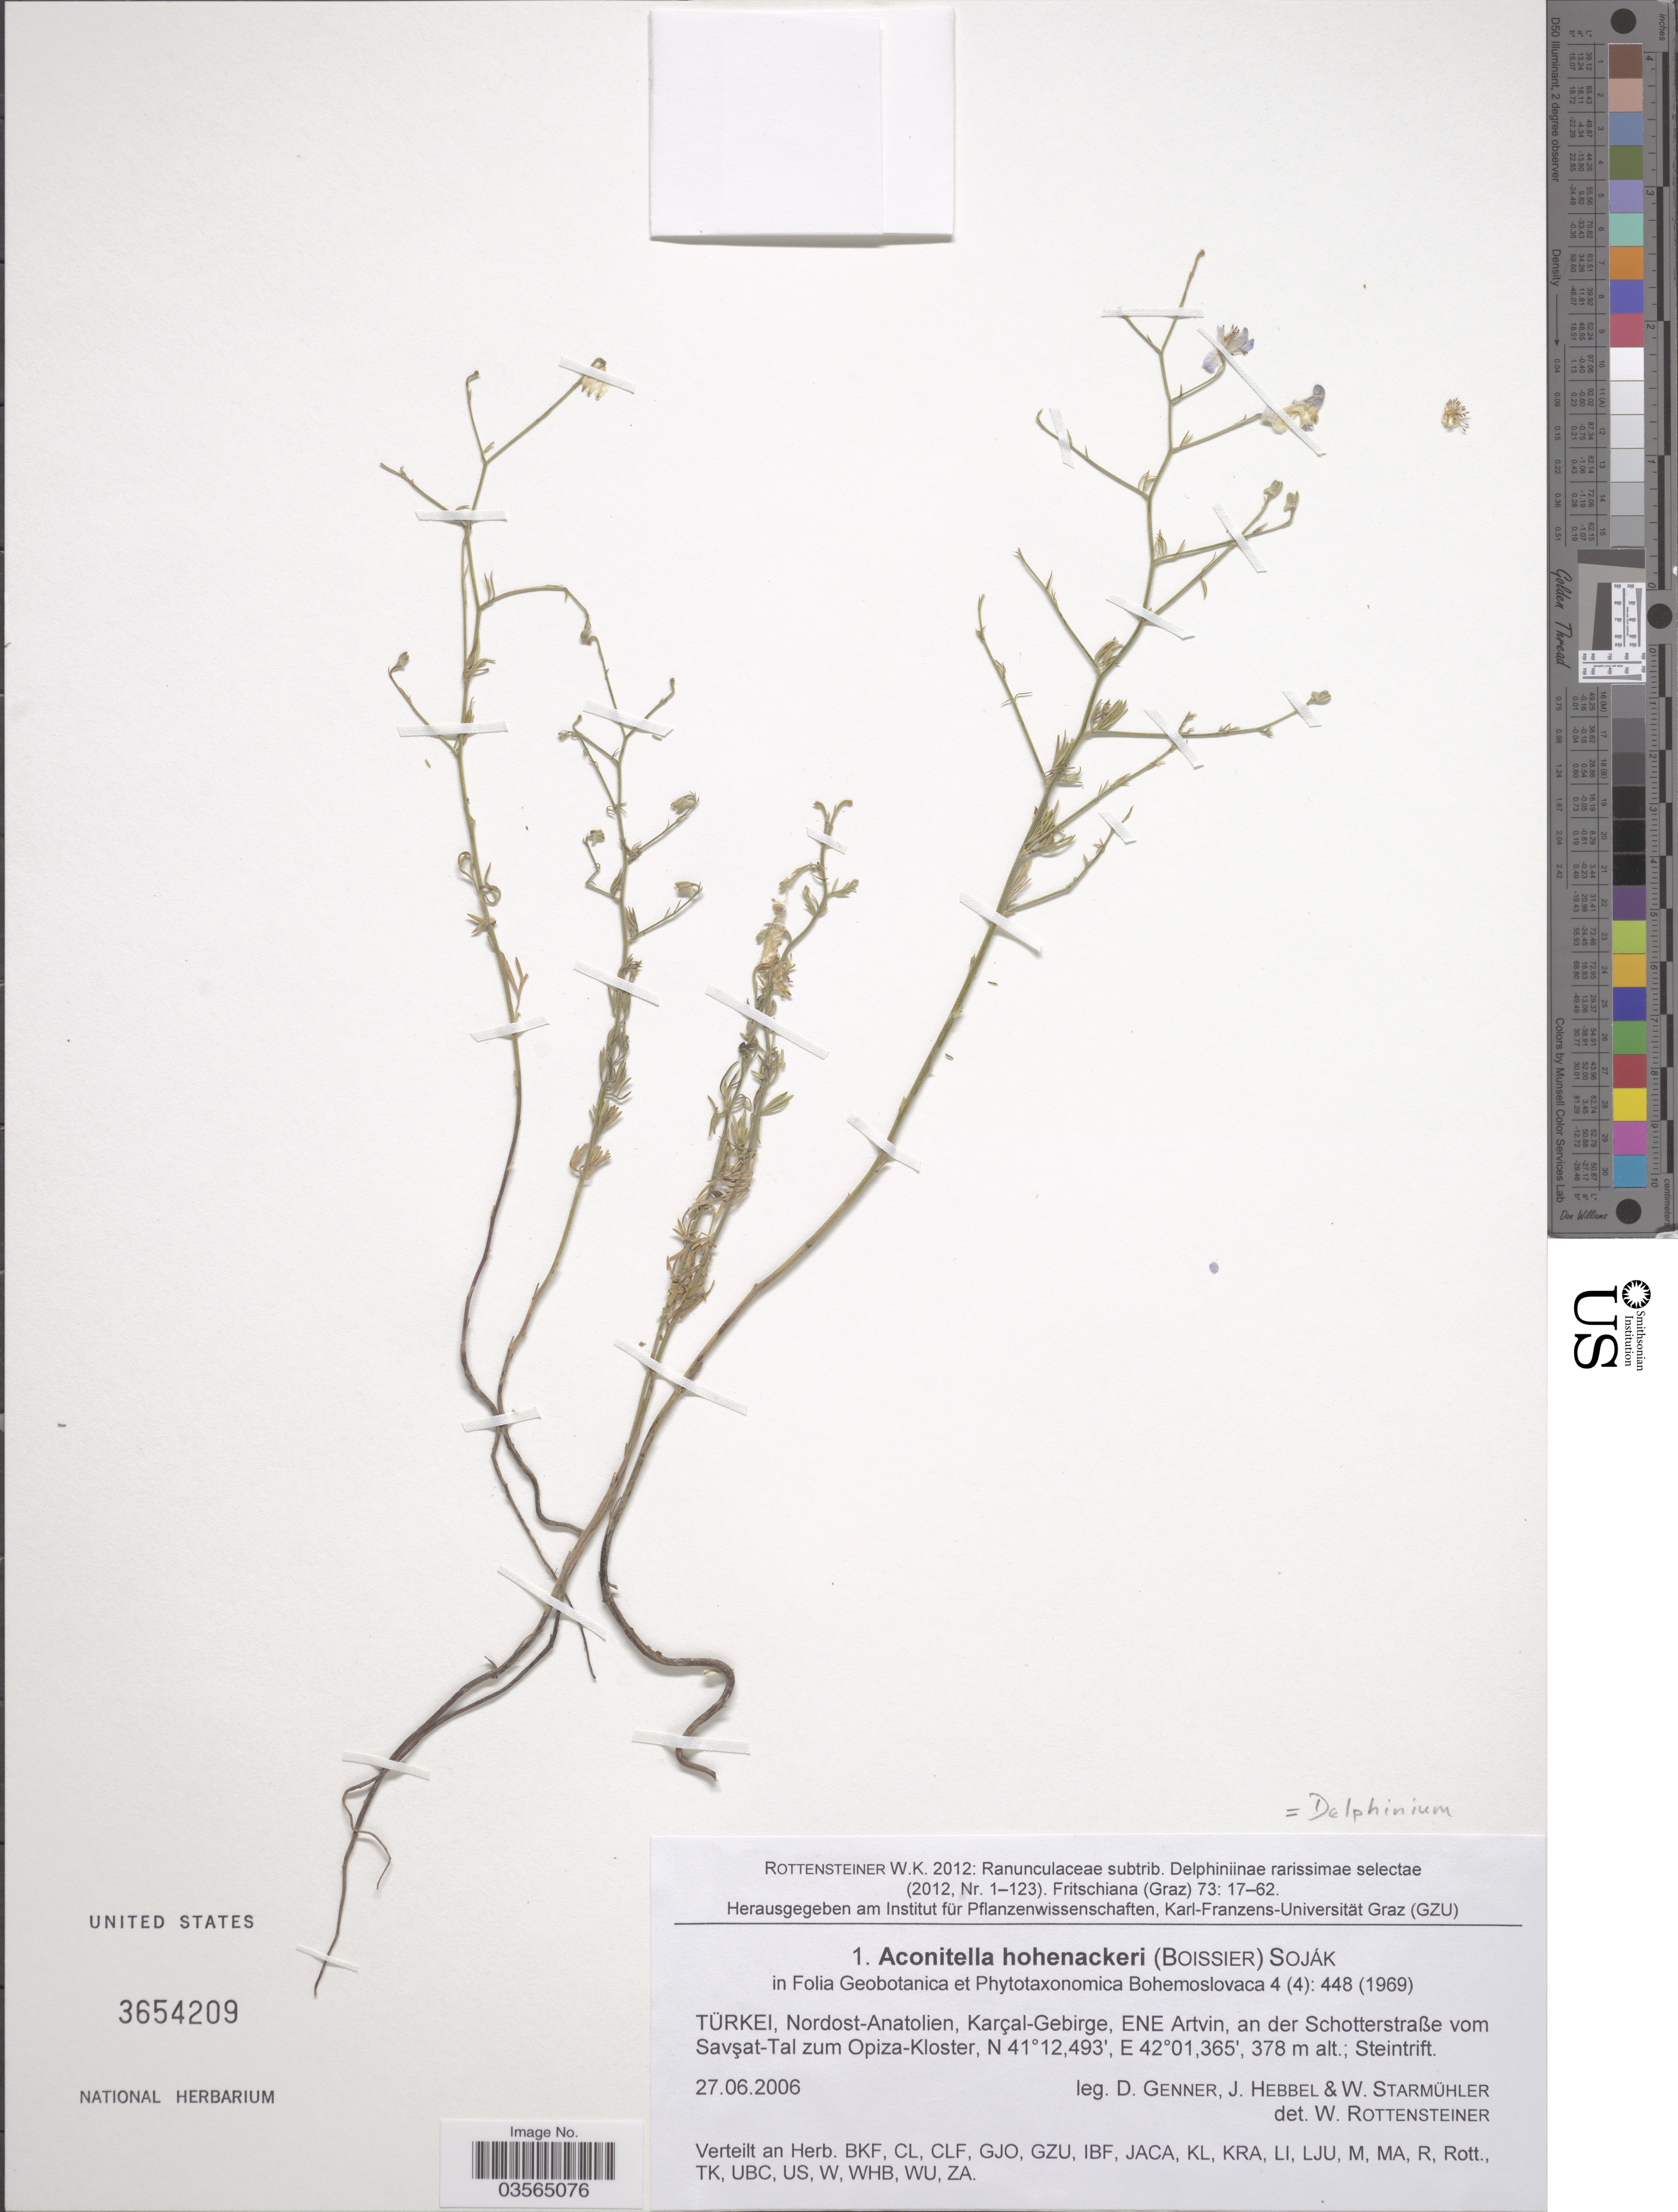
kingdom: Plantae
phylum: Tracheophyta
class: Magnoliopsida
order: Ranunculales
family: Ranunculaceae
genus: Delphinium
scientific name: Delphinium hohenackeri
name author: Boiss.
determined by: Strong, M. T., (US), Smithsonian Institution - National Museum of Natural History (UNITED STATES)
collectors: D. Genner, J. Hebbel & W. Starmühler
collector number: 1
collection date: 2006-06-27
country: Turkey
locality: Nordost-Anatolien, Karçal-Gebirge, ENE Artvin, an der Schotterstraße vom Savşat-Tal zum Opiza-Kloster.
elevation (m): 378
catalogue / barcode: US 3654209